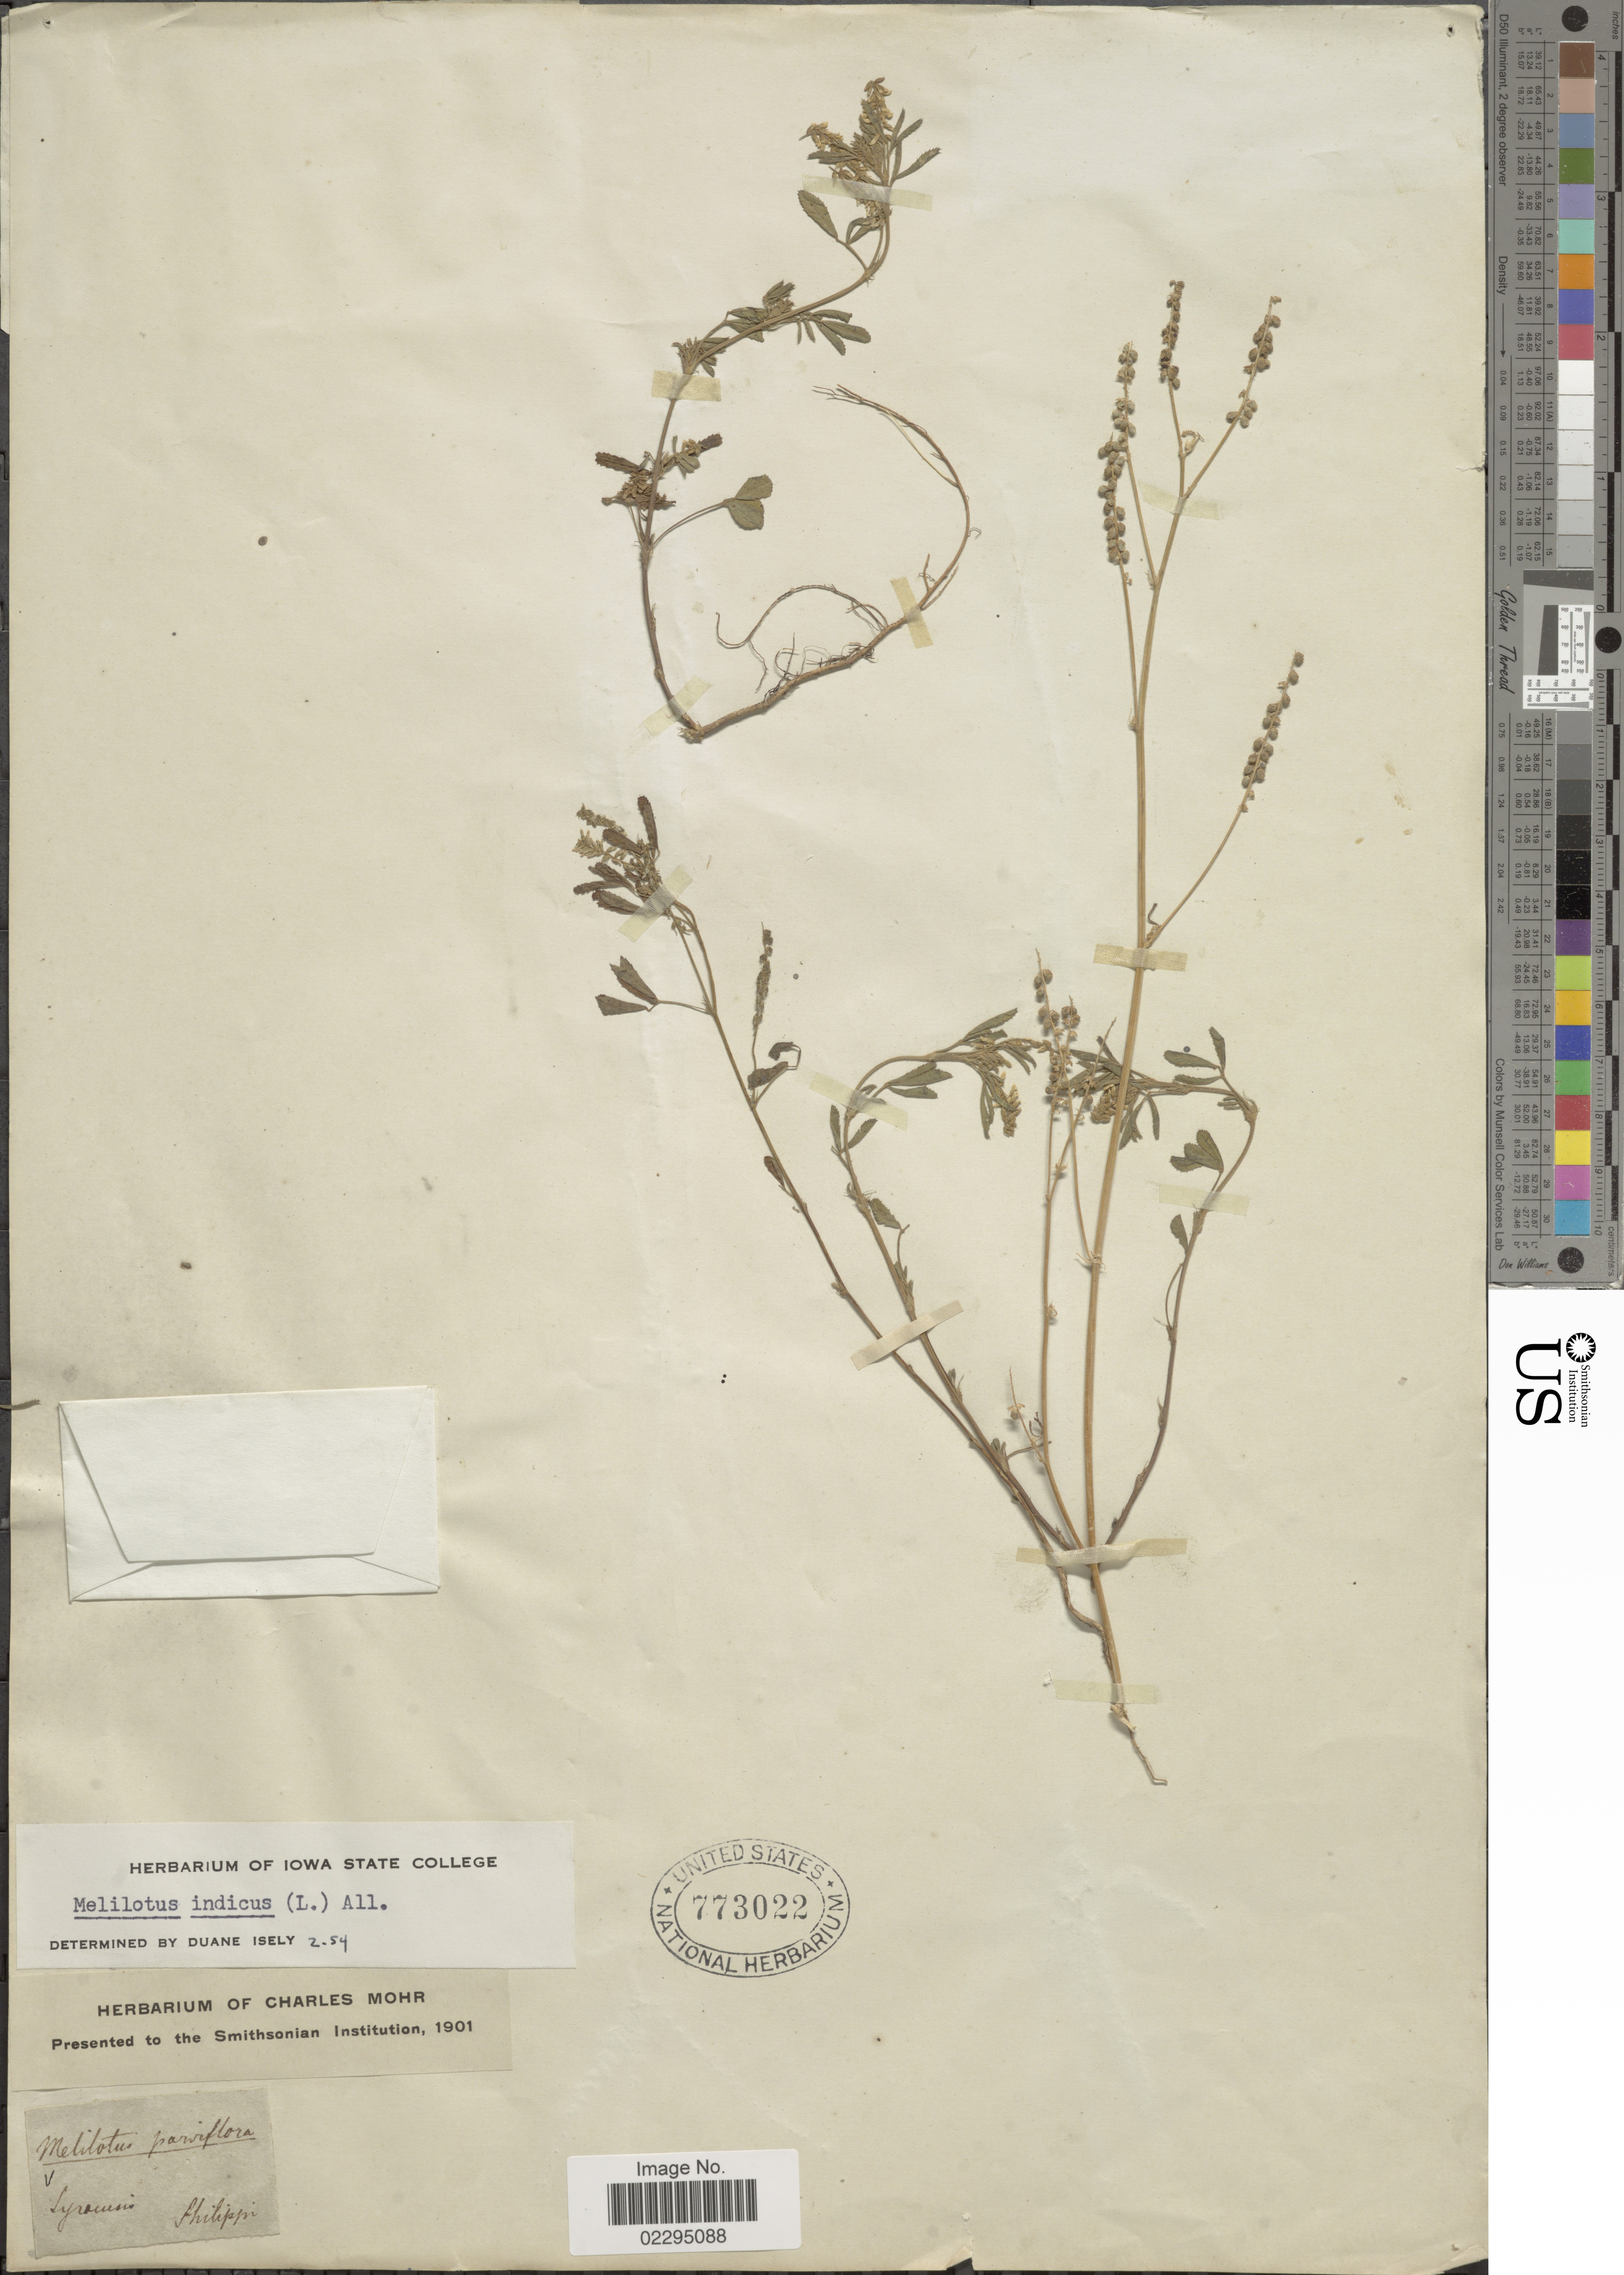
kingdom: Plantae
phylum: Tracheophyta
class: Magnoliopsida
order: Fabales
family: Fabaceae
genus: Melilotus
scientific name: Melilotus indicus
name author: (L.) All.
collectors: Philippi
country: Italy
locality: Syrausin [interpreted]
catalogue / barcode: US 773022